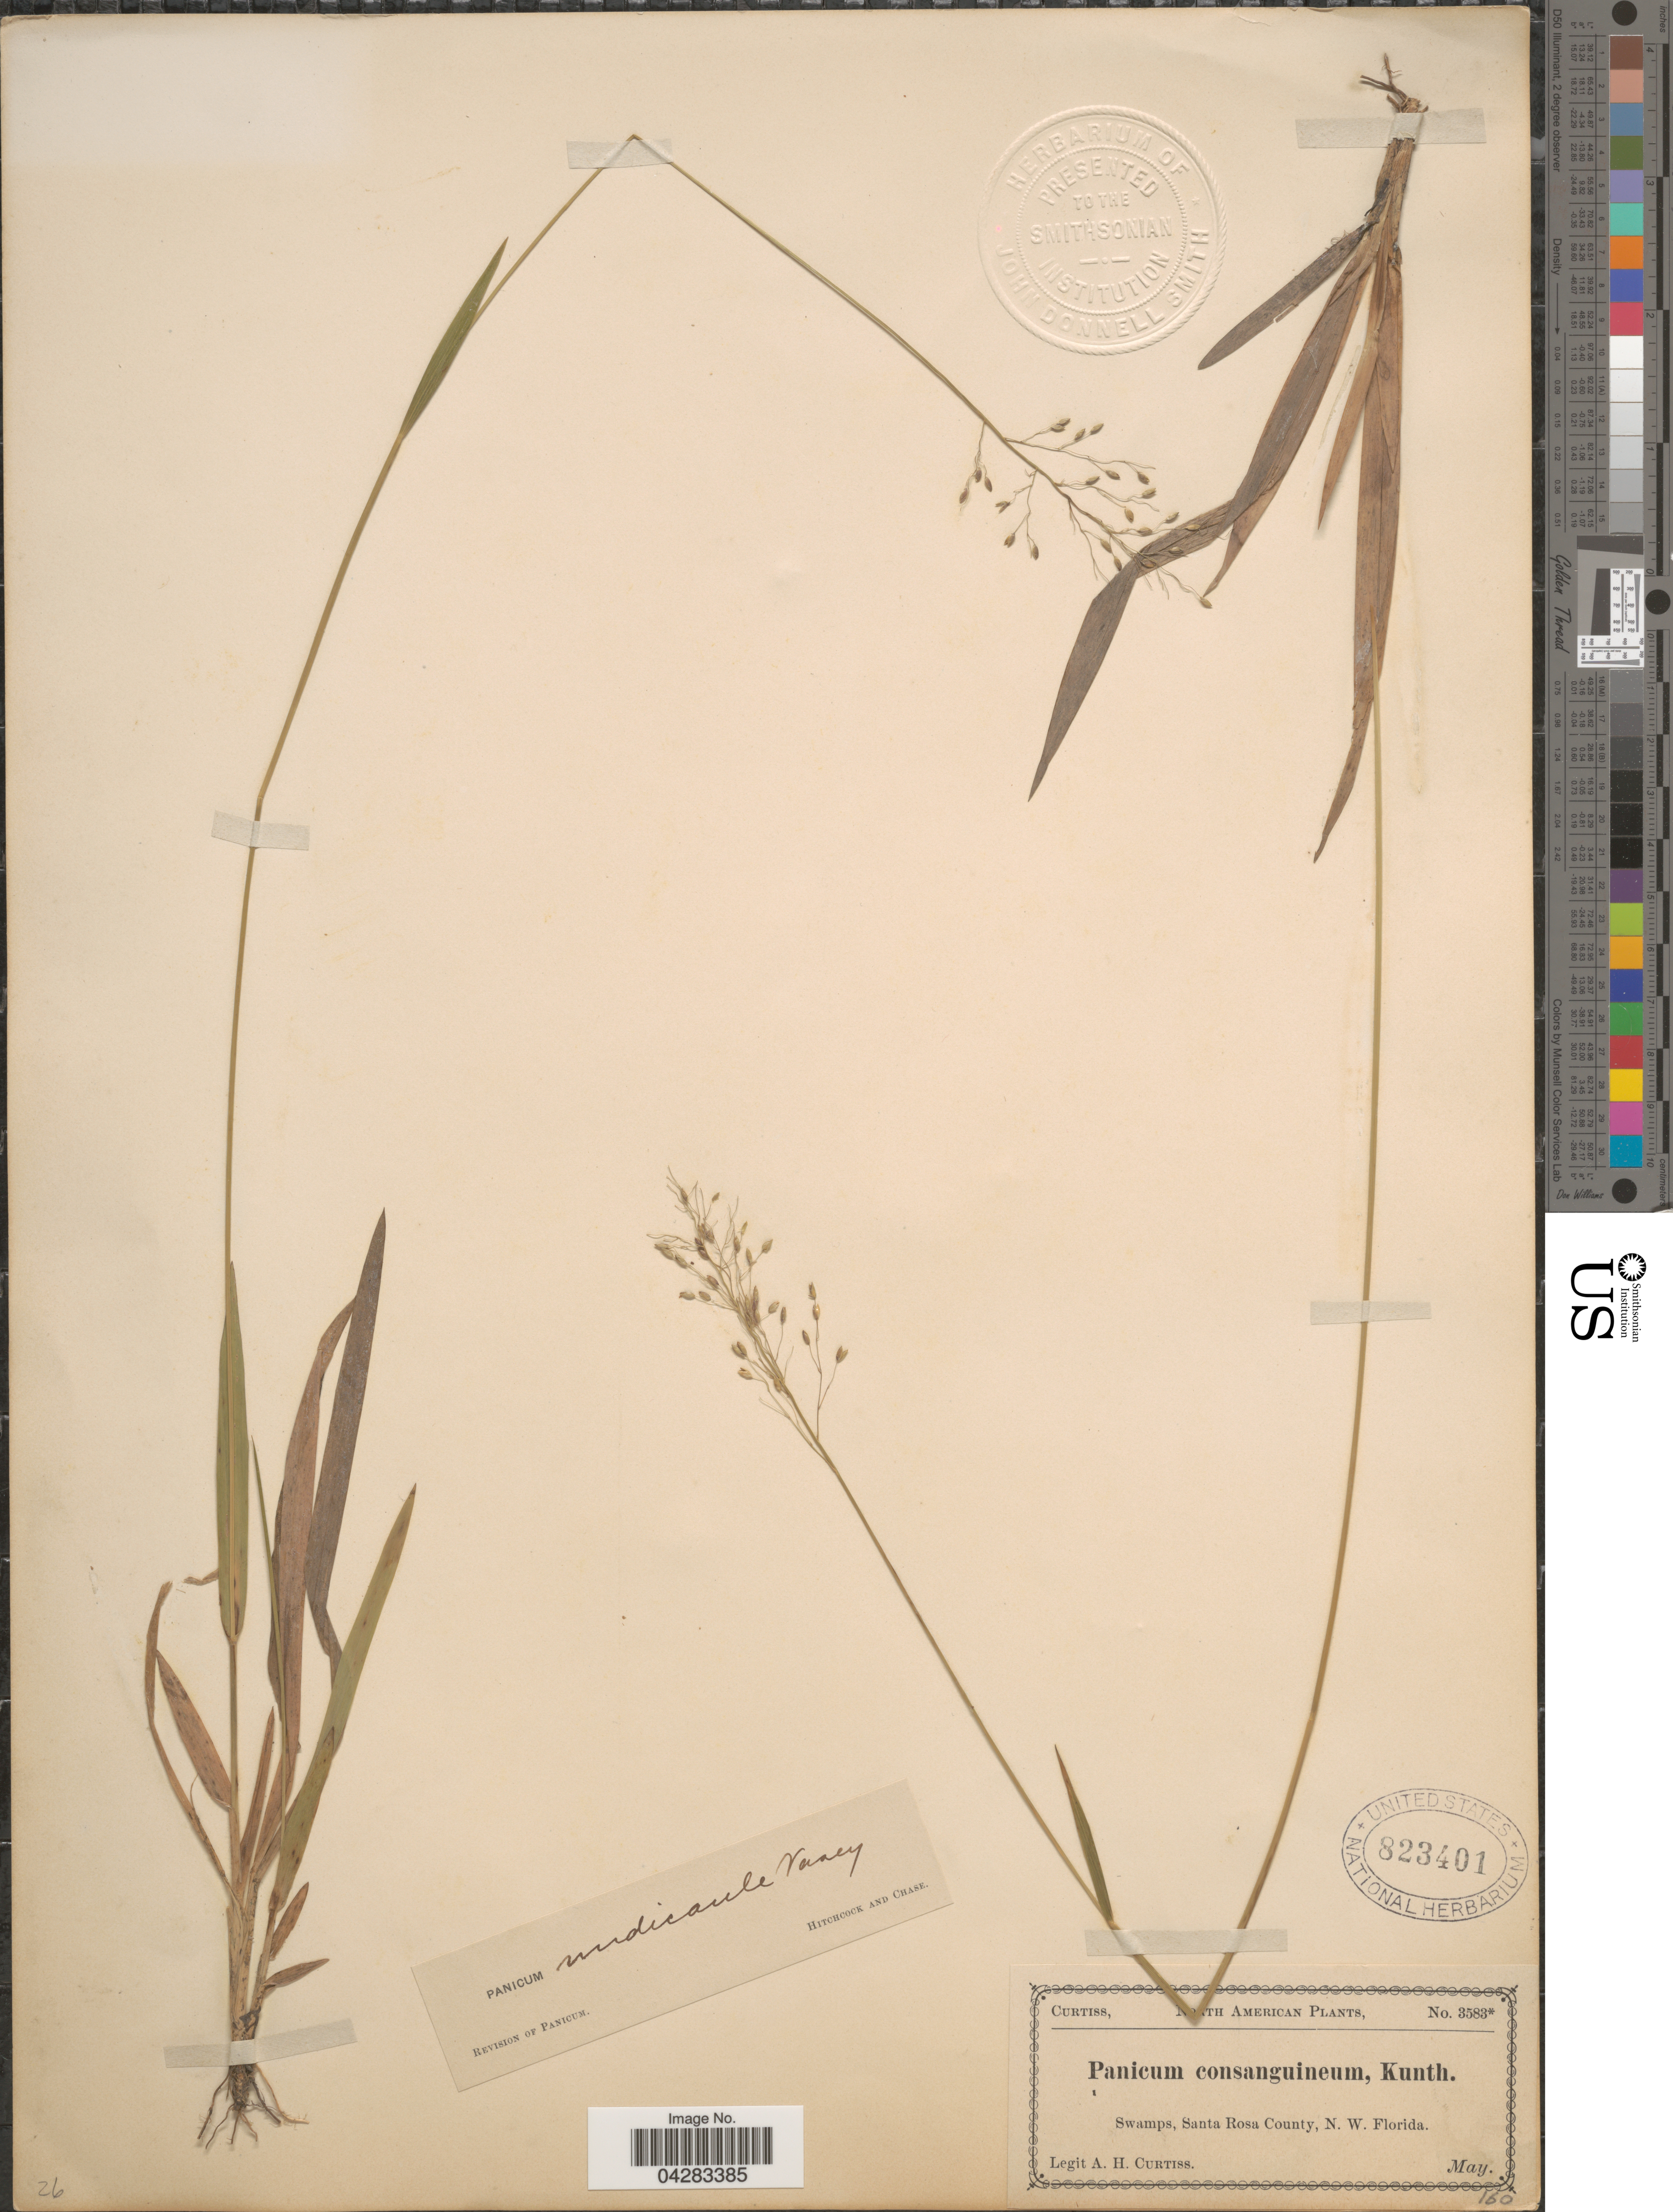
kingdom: Plantae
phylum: Tracheophyta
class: Liliopsida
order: Poales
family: Poaceae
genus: Dichanthelium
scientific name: Dichanthelium nudicaule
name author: (Vasey) B.F. Hansen & Wunderlin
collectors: A. H. Curtiss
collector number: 3583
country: United States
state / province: Florida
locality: Swamps, Santa Rosa County, N. W. Florida.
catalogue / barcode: US 823401